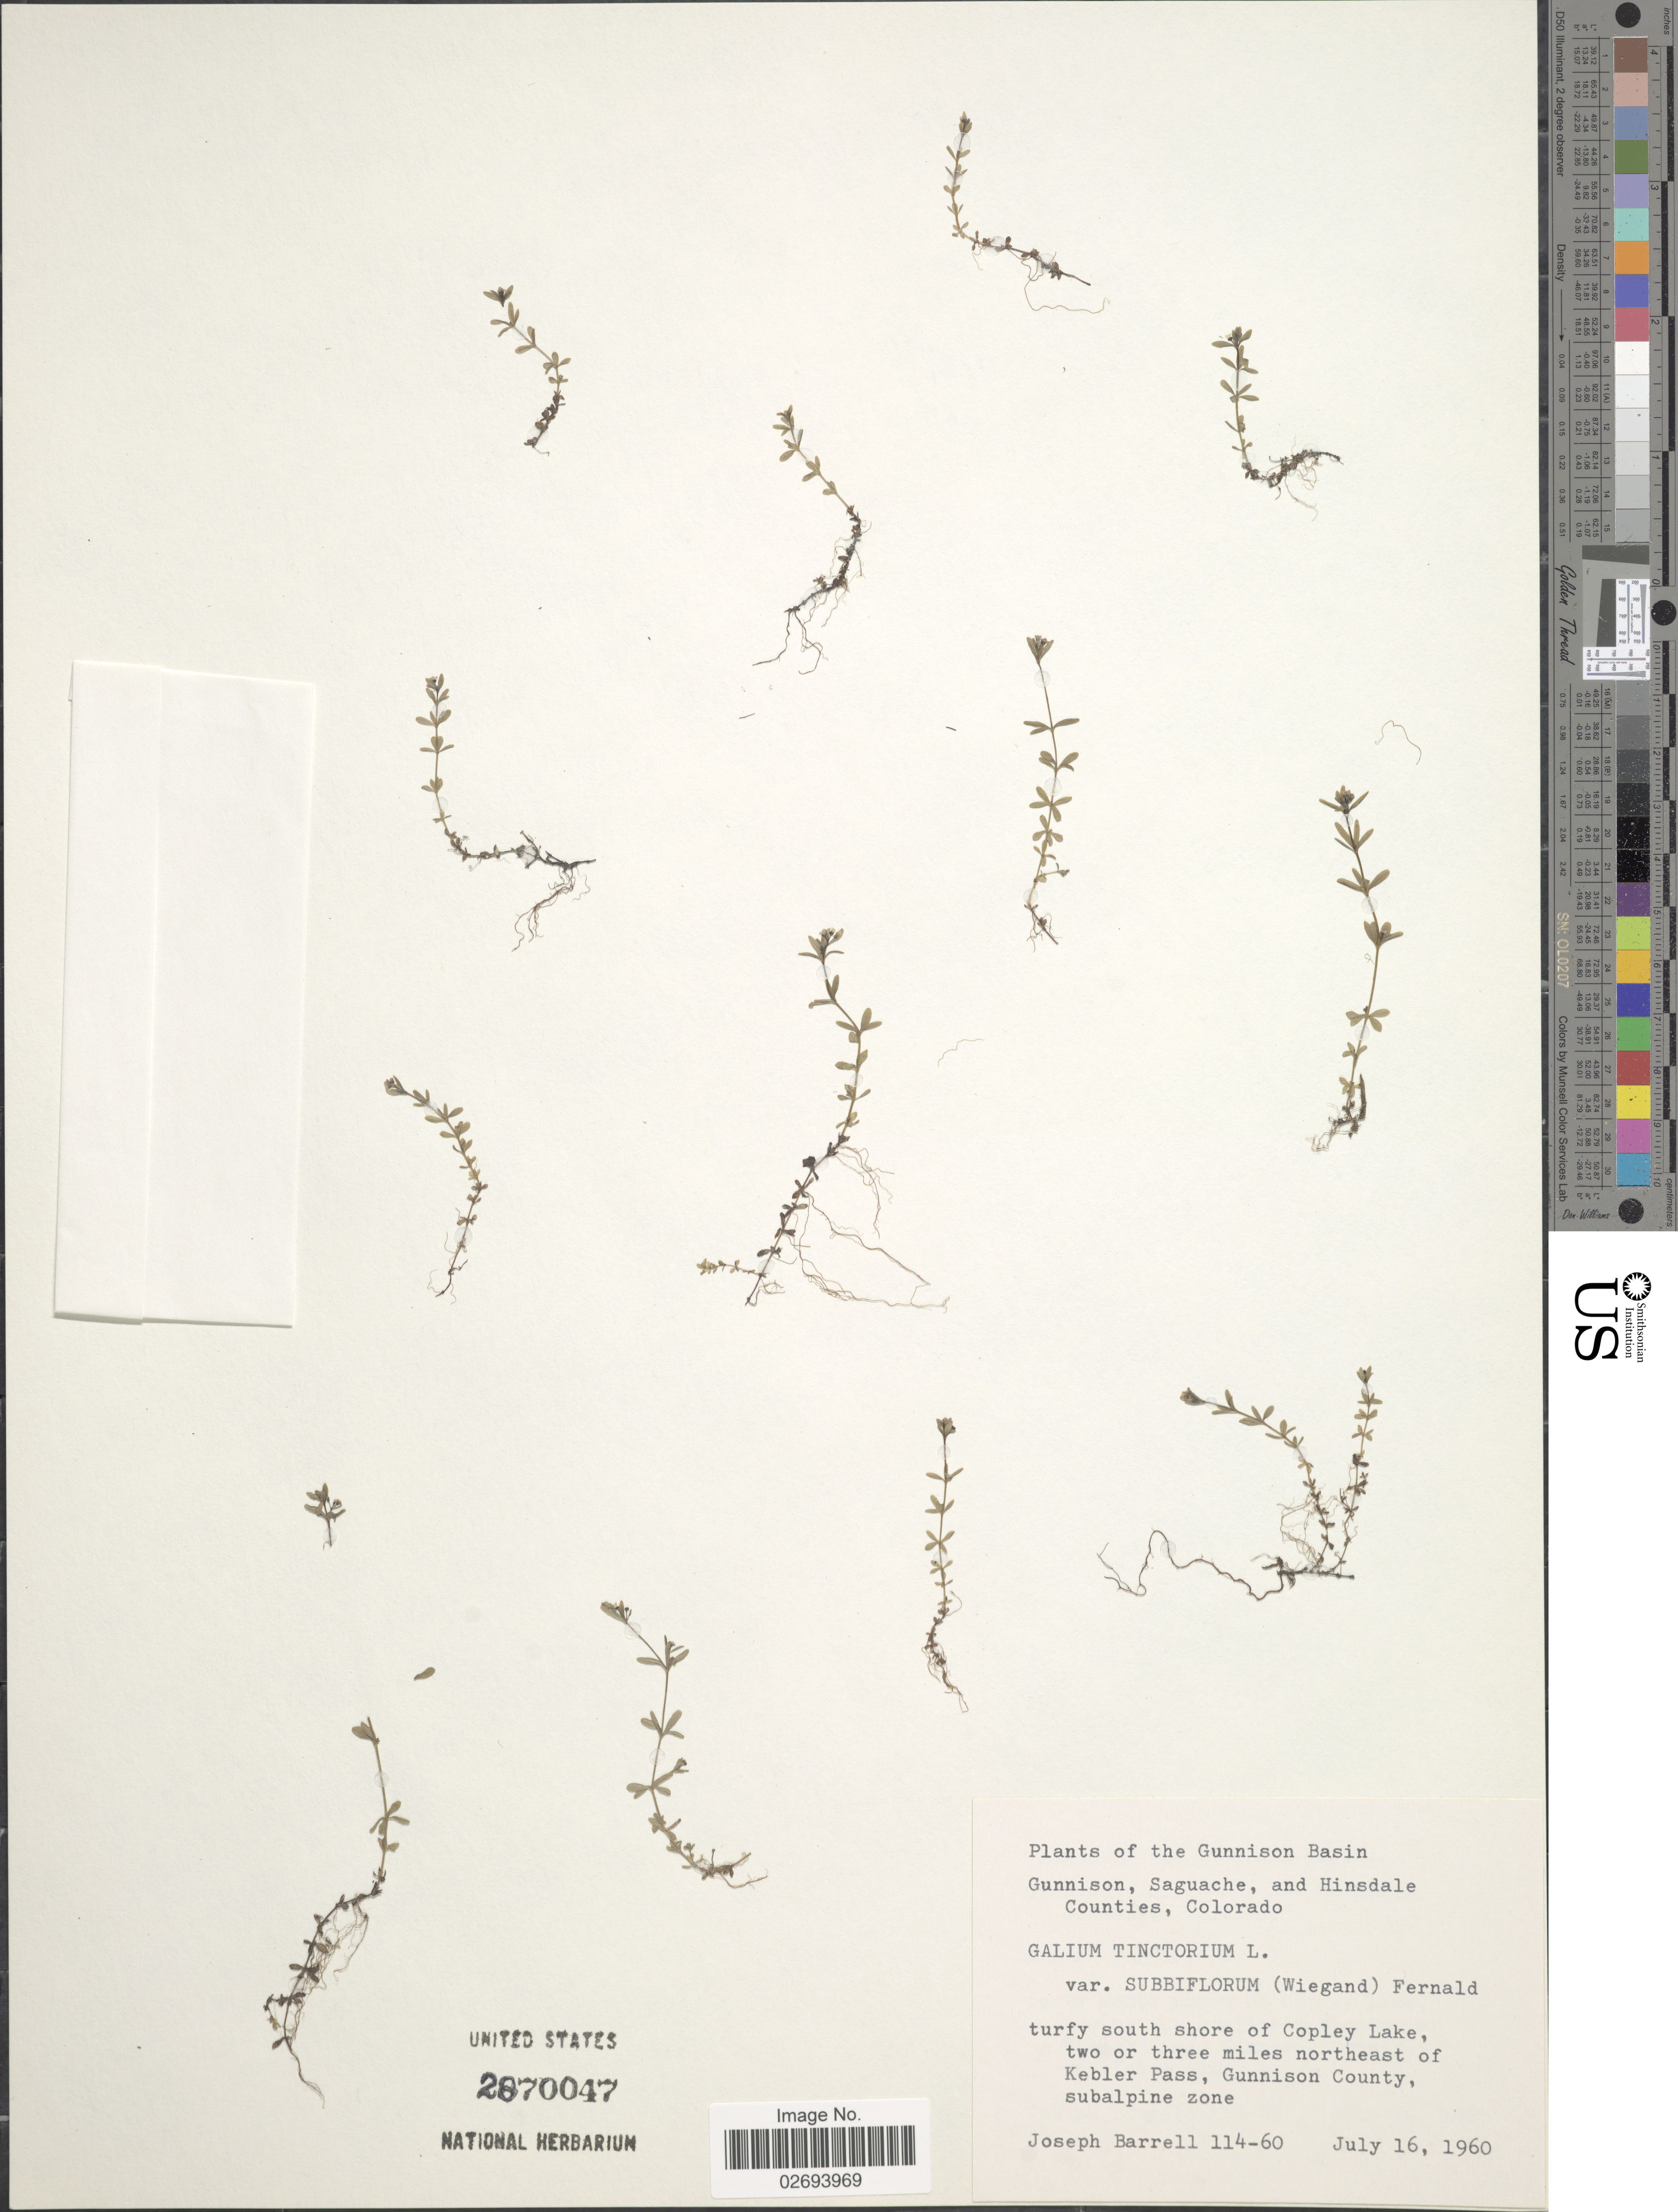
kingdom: Plantae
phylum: Tracheophyta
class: Magnoliopsida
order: Gentianales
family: Rubiaceae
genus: Galium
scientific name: Galium tinctorium var. subbiflorum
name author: (Wiegand) Fernald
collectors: J. Barrell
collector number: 114-60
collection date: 1960-07-16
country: United States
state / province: Colorado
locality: Gunnison Basin. Gunnisson, Saguache, and Hinsdale Counties. Turfy south shore of Copley Lake, two or three miles northeast of Kebler Pass, Gunnison County, subalpine zone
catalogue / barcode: US 2870047